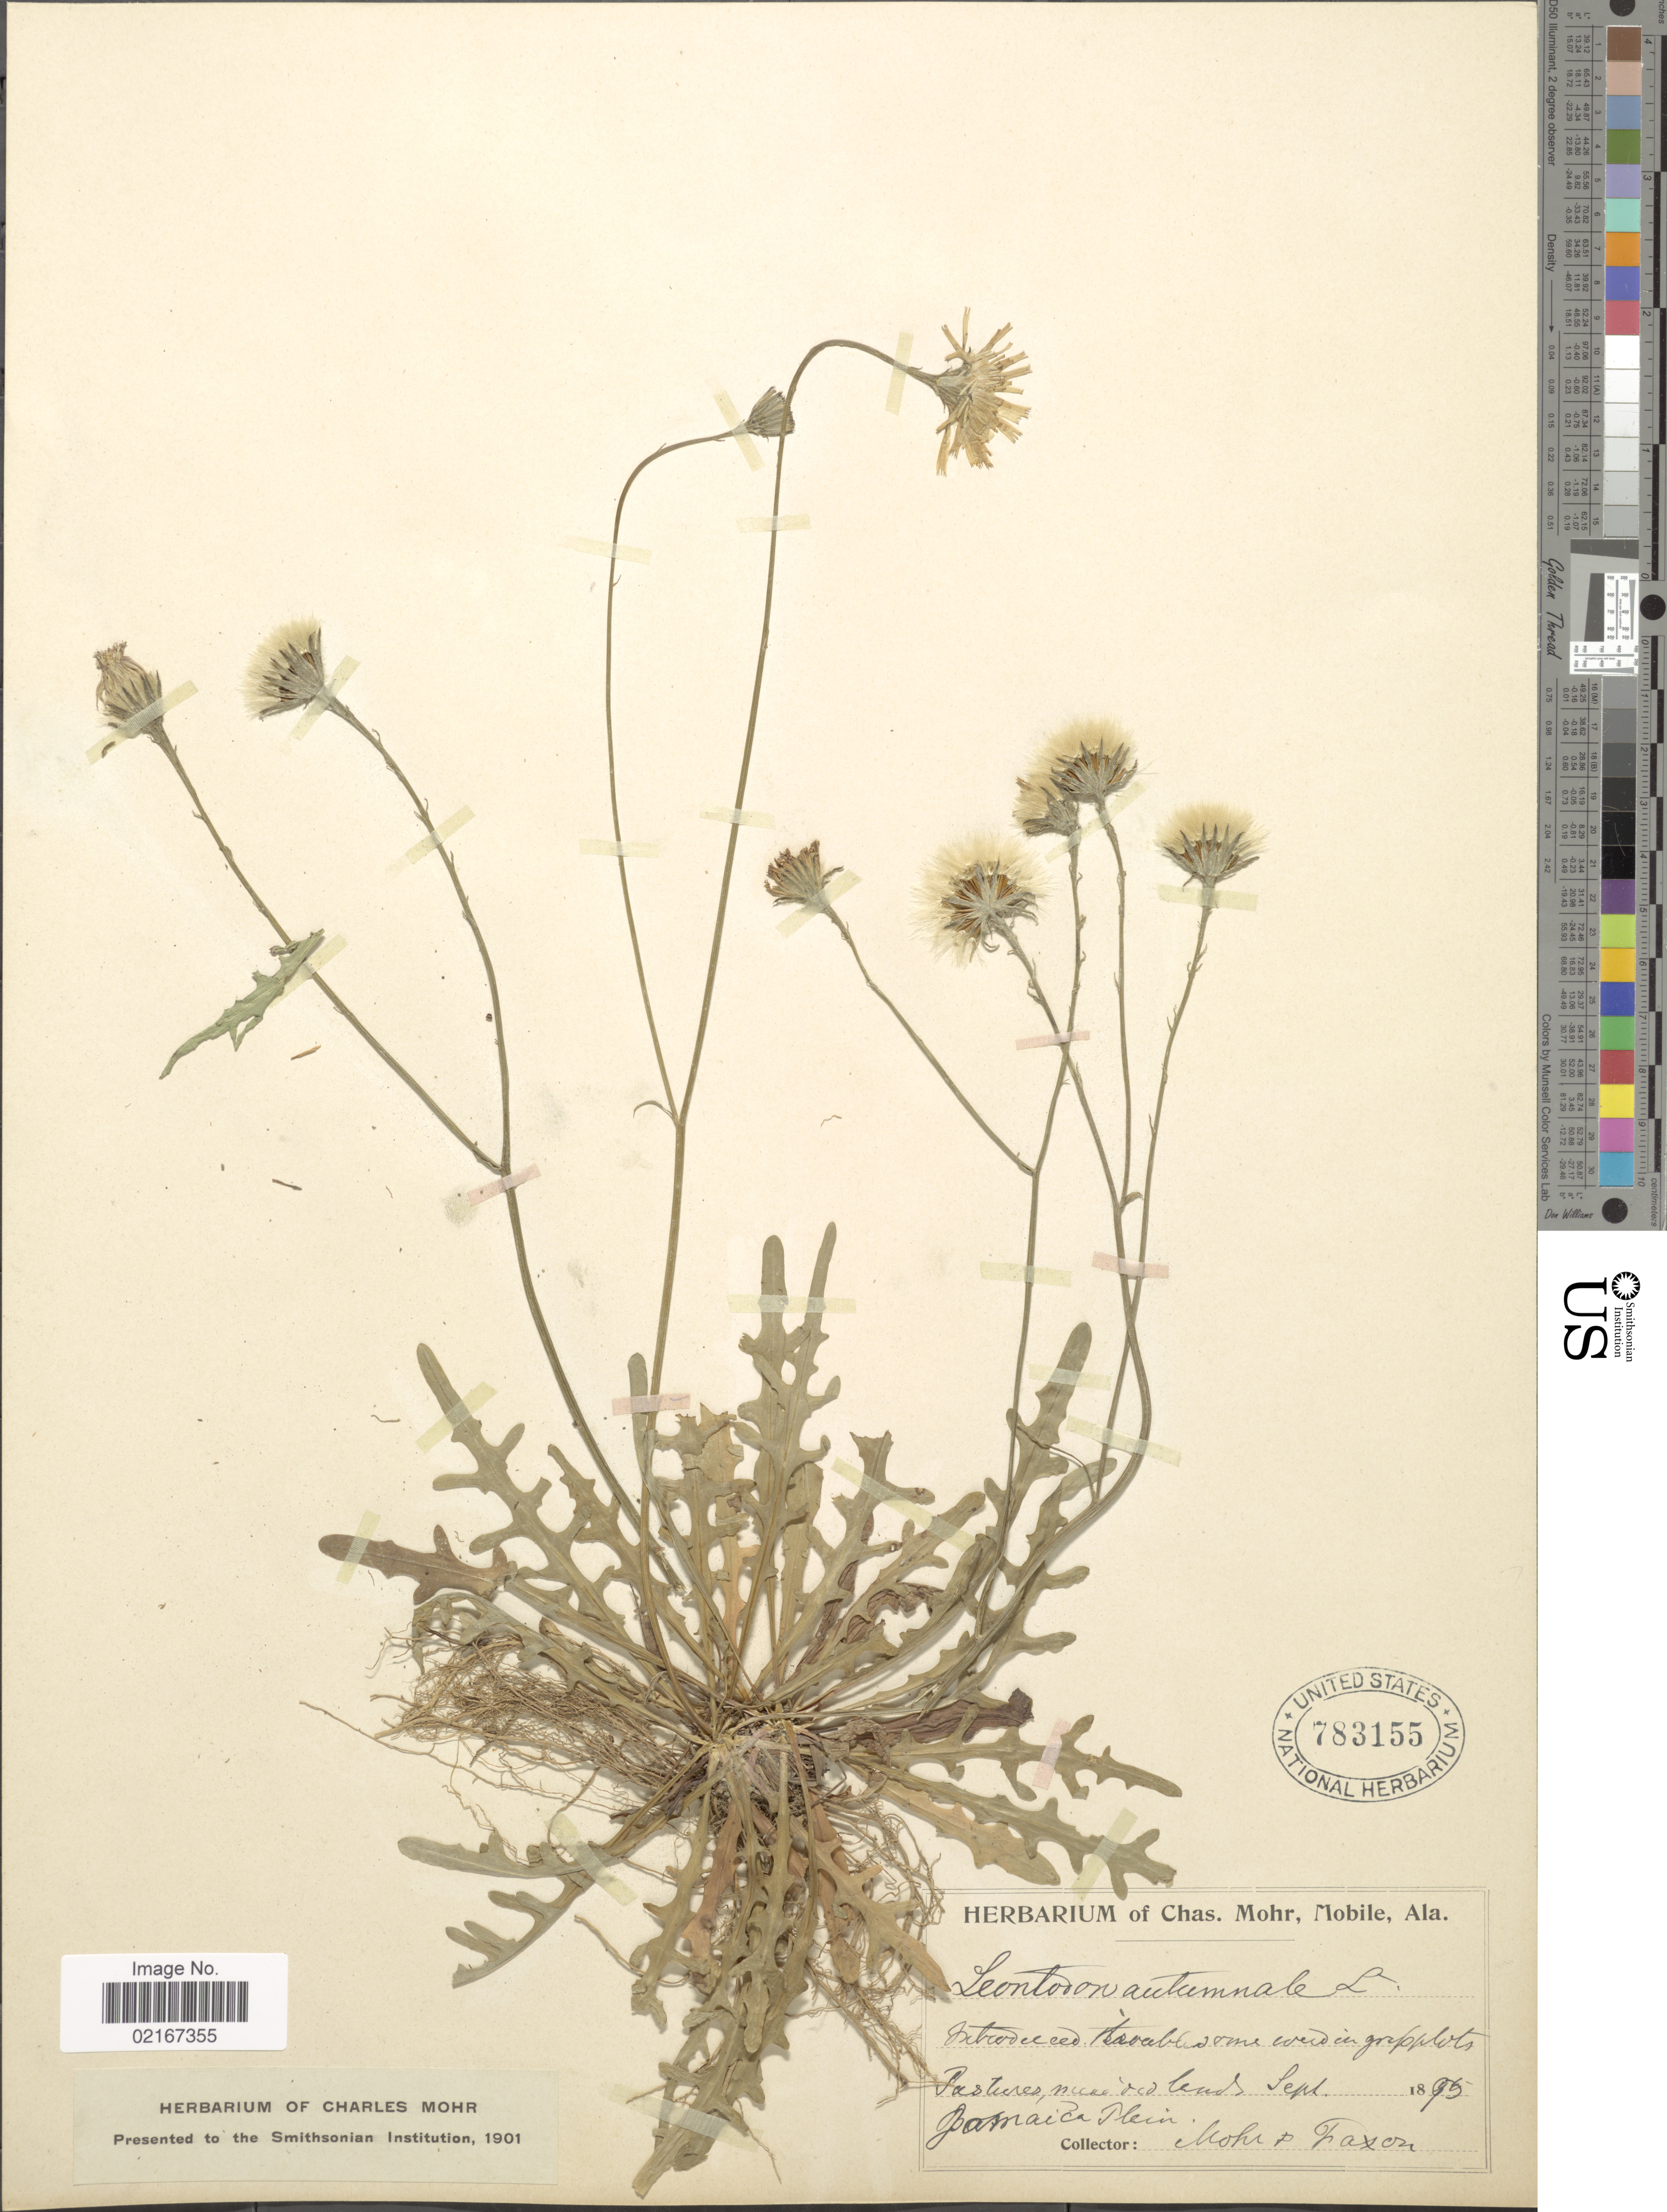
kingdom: Plantae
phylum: Tracheophyta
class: Magnoliopsida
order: Asterales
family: Asteraceae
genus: Scorzoneroides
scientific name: Scorzoneroides autumnalis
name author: (L.) Moench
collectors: C. T. Mohr & Faxon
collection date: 1895-09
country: United States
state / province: Massachusetts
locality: Jamaica Plain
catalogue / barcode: US 783155